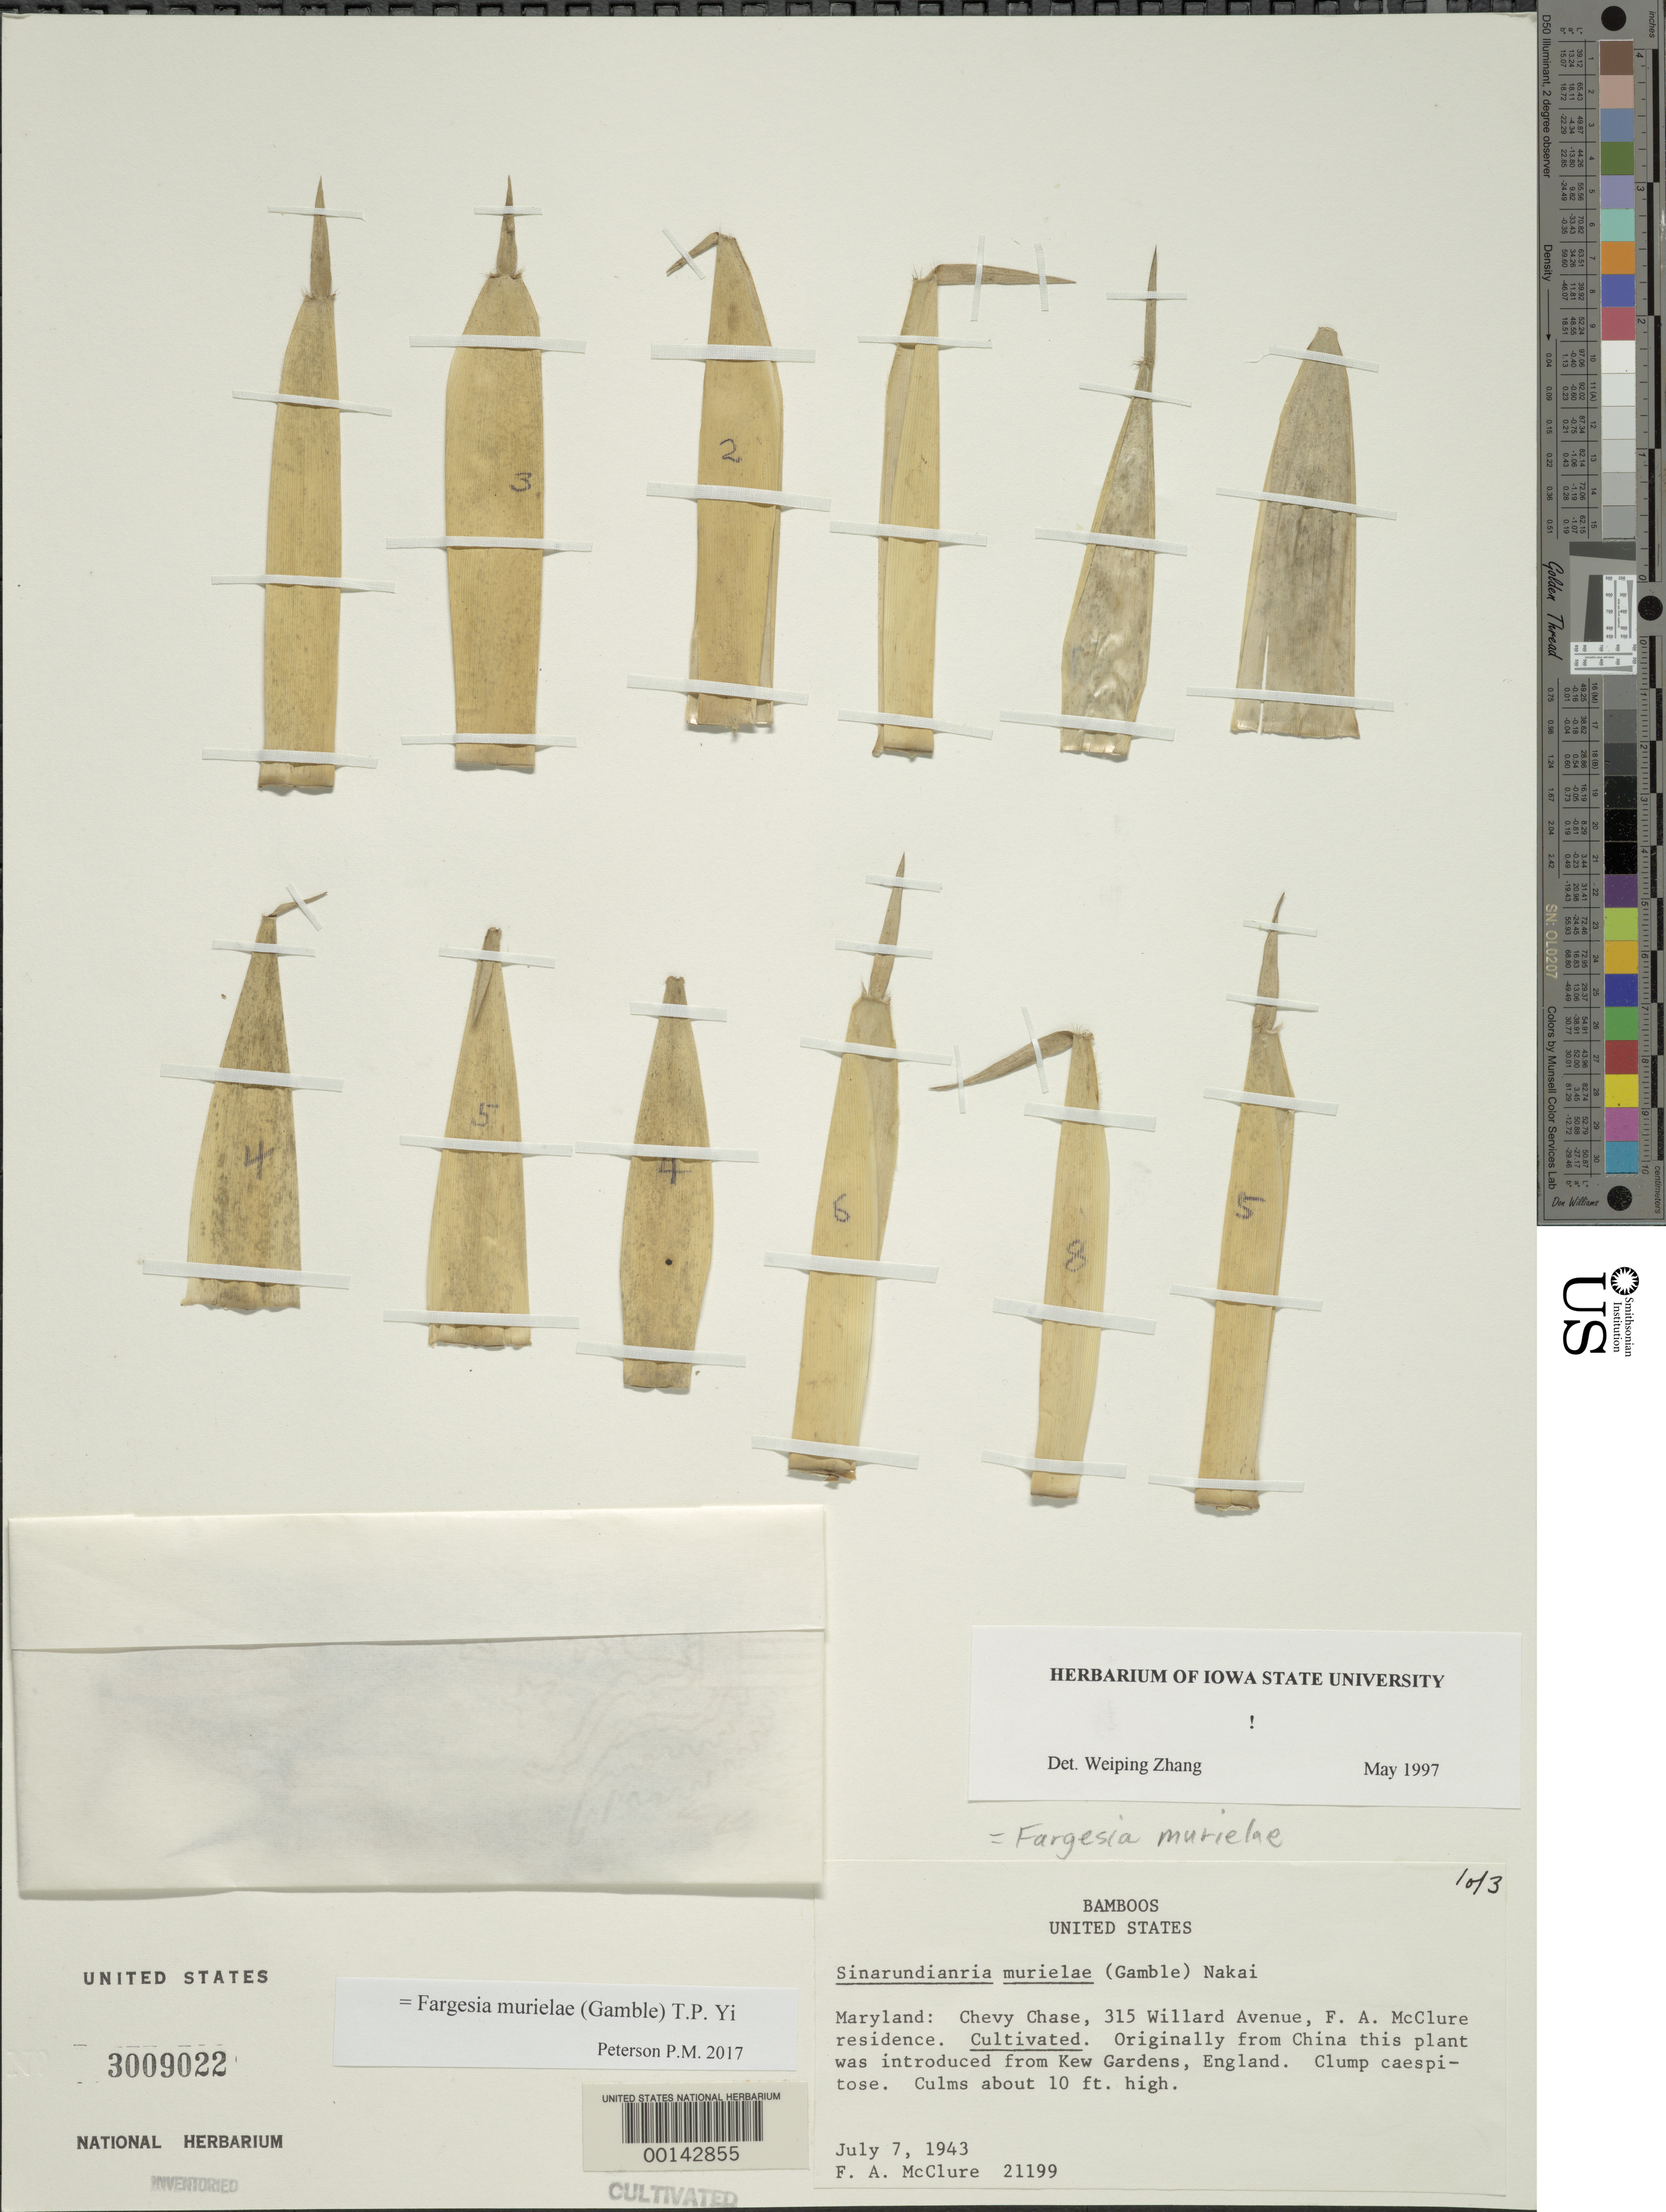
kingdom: Plantae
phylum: Tracheophyta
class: Liliopsida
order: Poales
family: Poaceae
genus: Fargesia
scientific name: Fargesia murielae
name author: (Gamble) T.P. Yi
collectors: F. A. McClure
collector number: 21199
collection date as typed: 07 Jul 1943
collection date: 1943-07-07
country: United States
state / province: Maryland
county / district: Montgomery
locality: Chevy Chase, 315 Willard Ave., F.A. McClure residence.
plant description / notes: Sheath; Originally collected from China and introduced from Kew Gardens, England.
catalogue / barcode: US 3009022